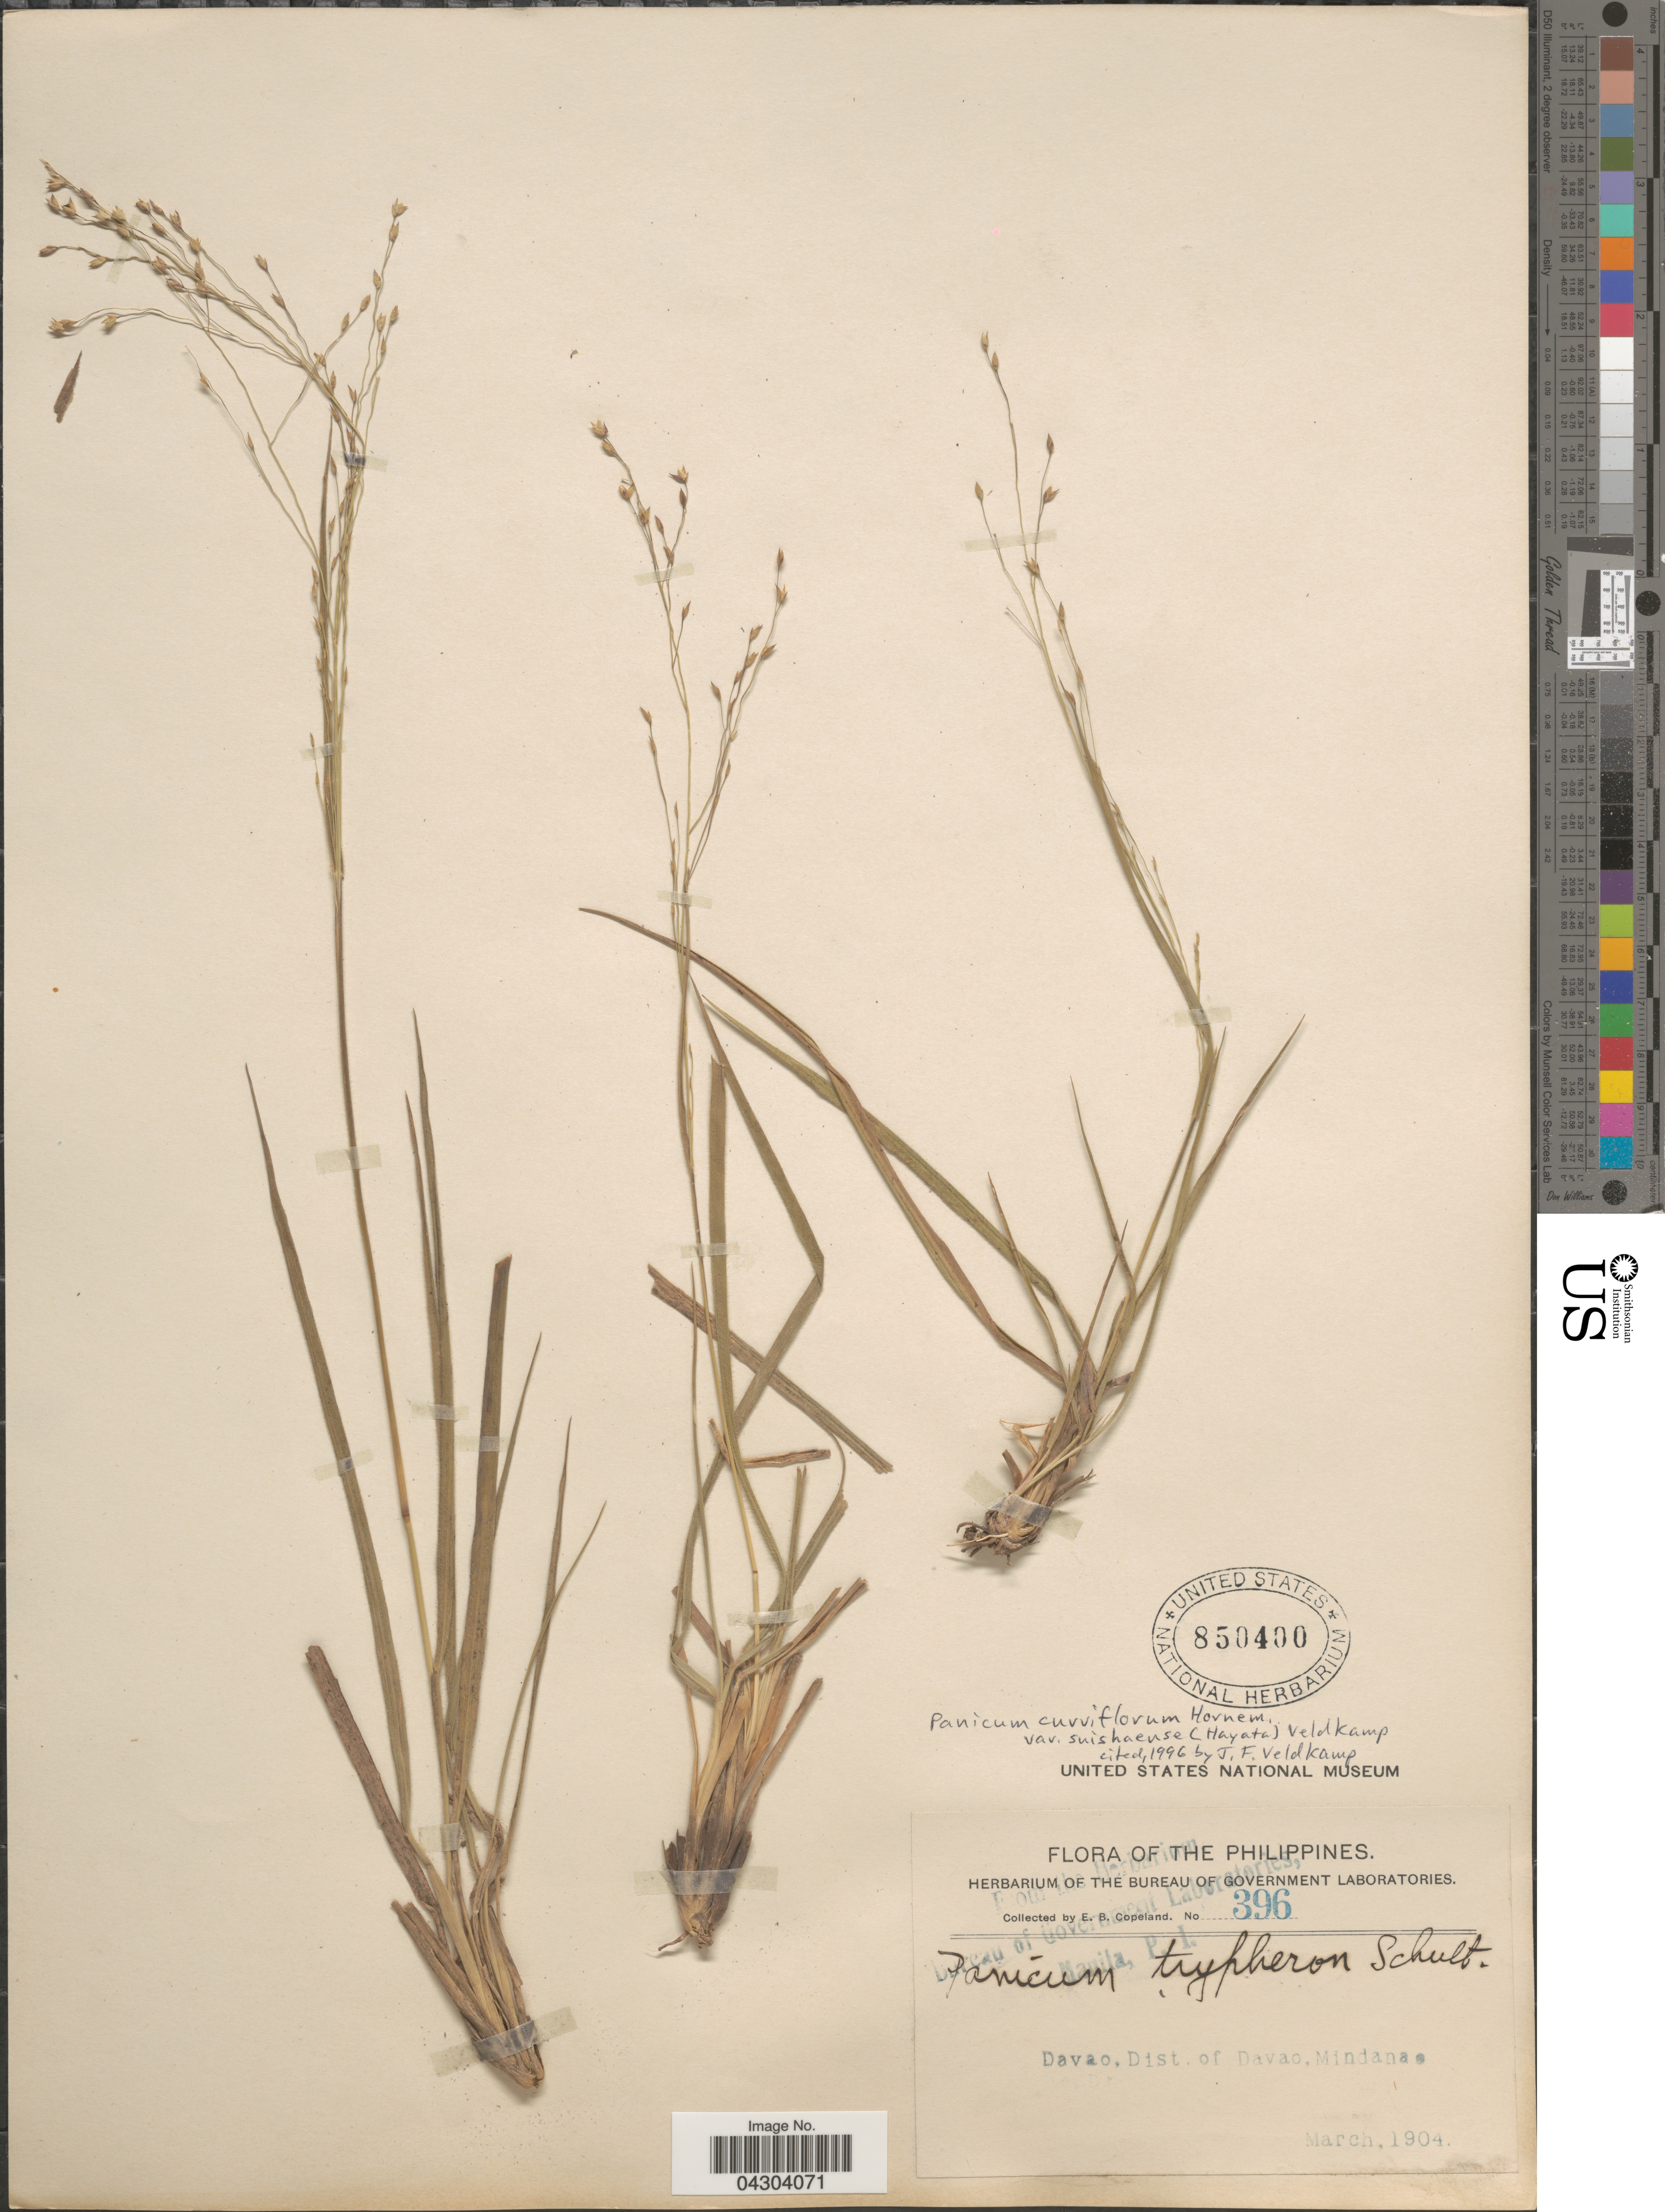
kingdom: Plantae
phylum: Tracheophyta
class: Liliopsida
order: Poales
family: Poaceae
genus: Panicum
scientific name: Panicum curviflorum var. suishaense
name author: (Hayata) Veldkamp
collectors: E. B. Copeland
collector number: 396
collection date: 1904-03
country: Philippines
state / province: Davao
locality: Davao, Dist. of Davao, Mindanao.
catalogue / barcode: US 850400